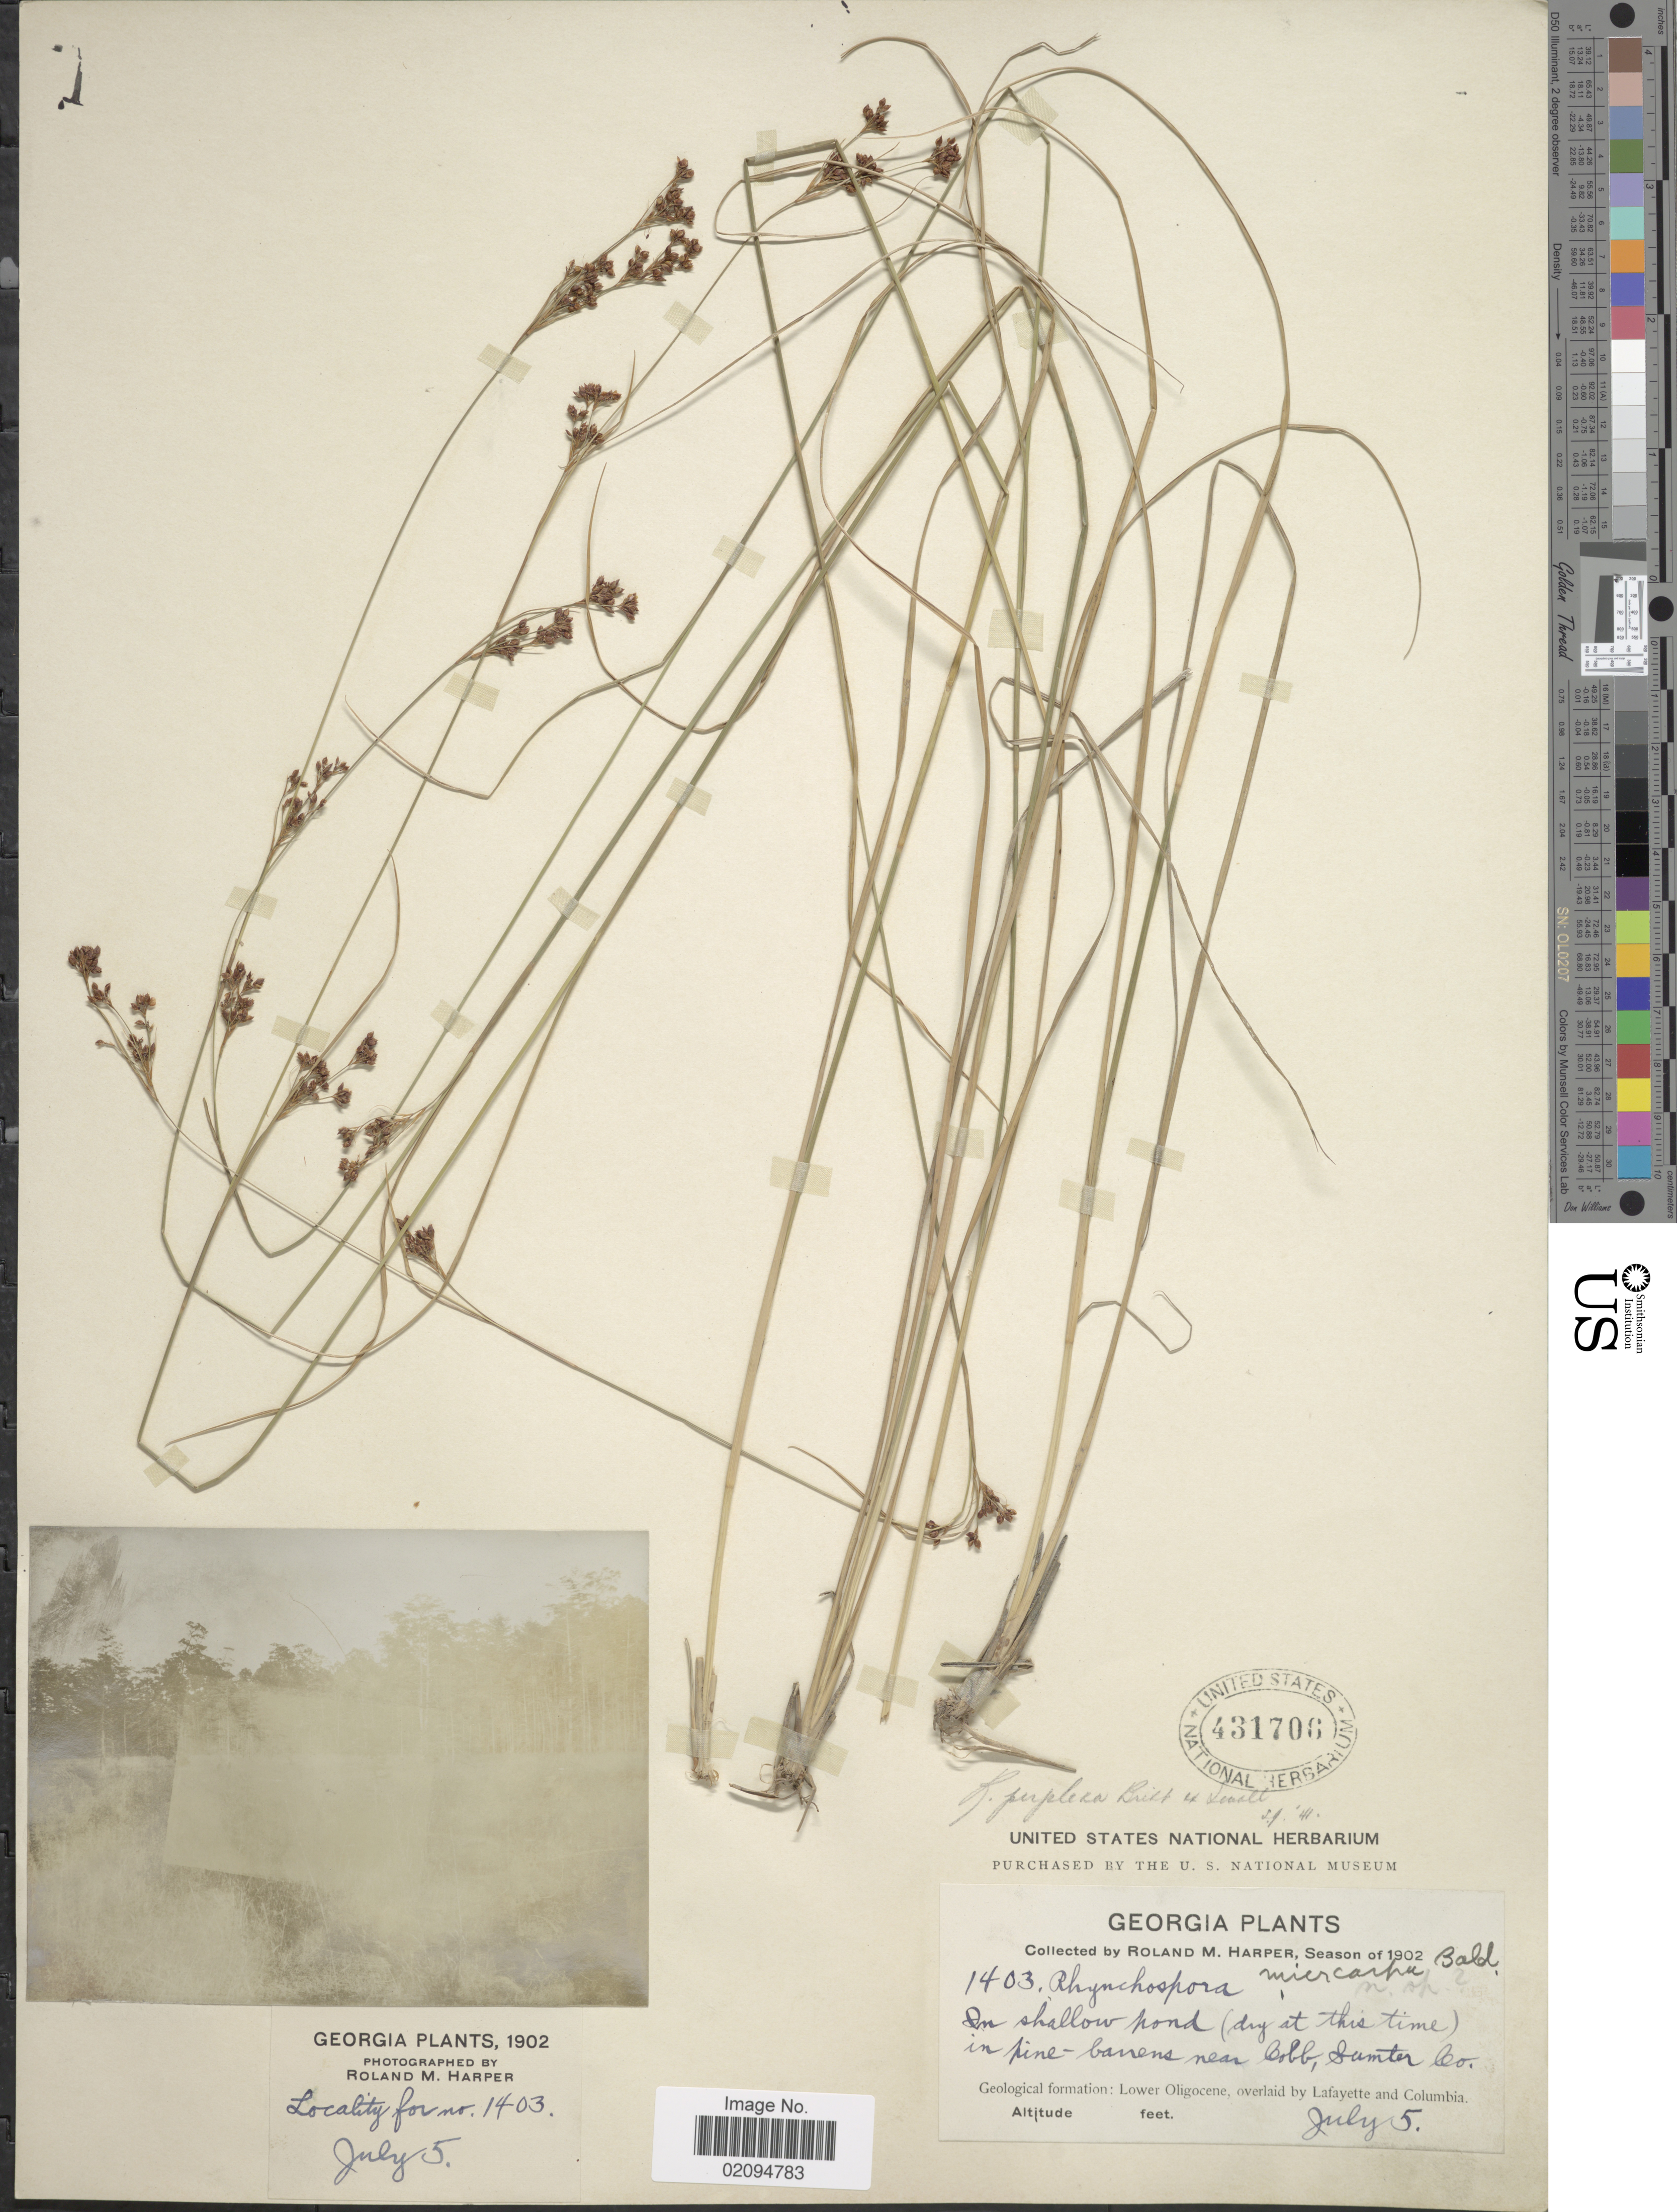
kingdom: Plantae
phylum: Tracheophyta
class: Liliopsida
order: Poales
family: Cyperaceae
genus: Rhynchospora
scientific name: Rhynchospora perplexa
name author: Britton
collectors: R. M. Harper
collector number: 1403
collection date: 1902-07-05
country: United States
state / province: Georgia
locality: Near Cobb, Sumter Co. Geological formation: Lower Oligocene, overlaid by Lafayette and Columbia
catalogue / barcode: US 431706